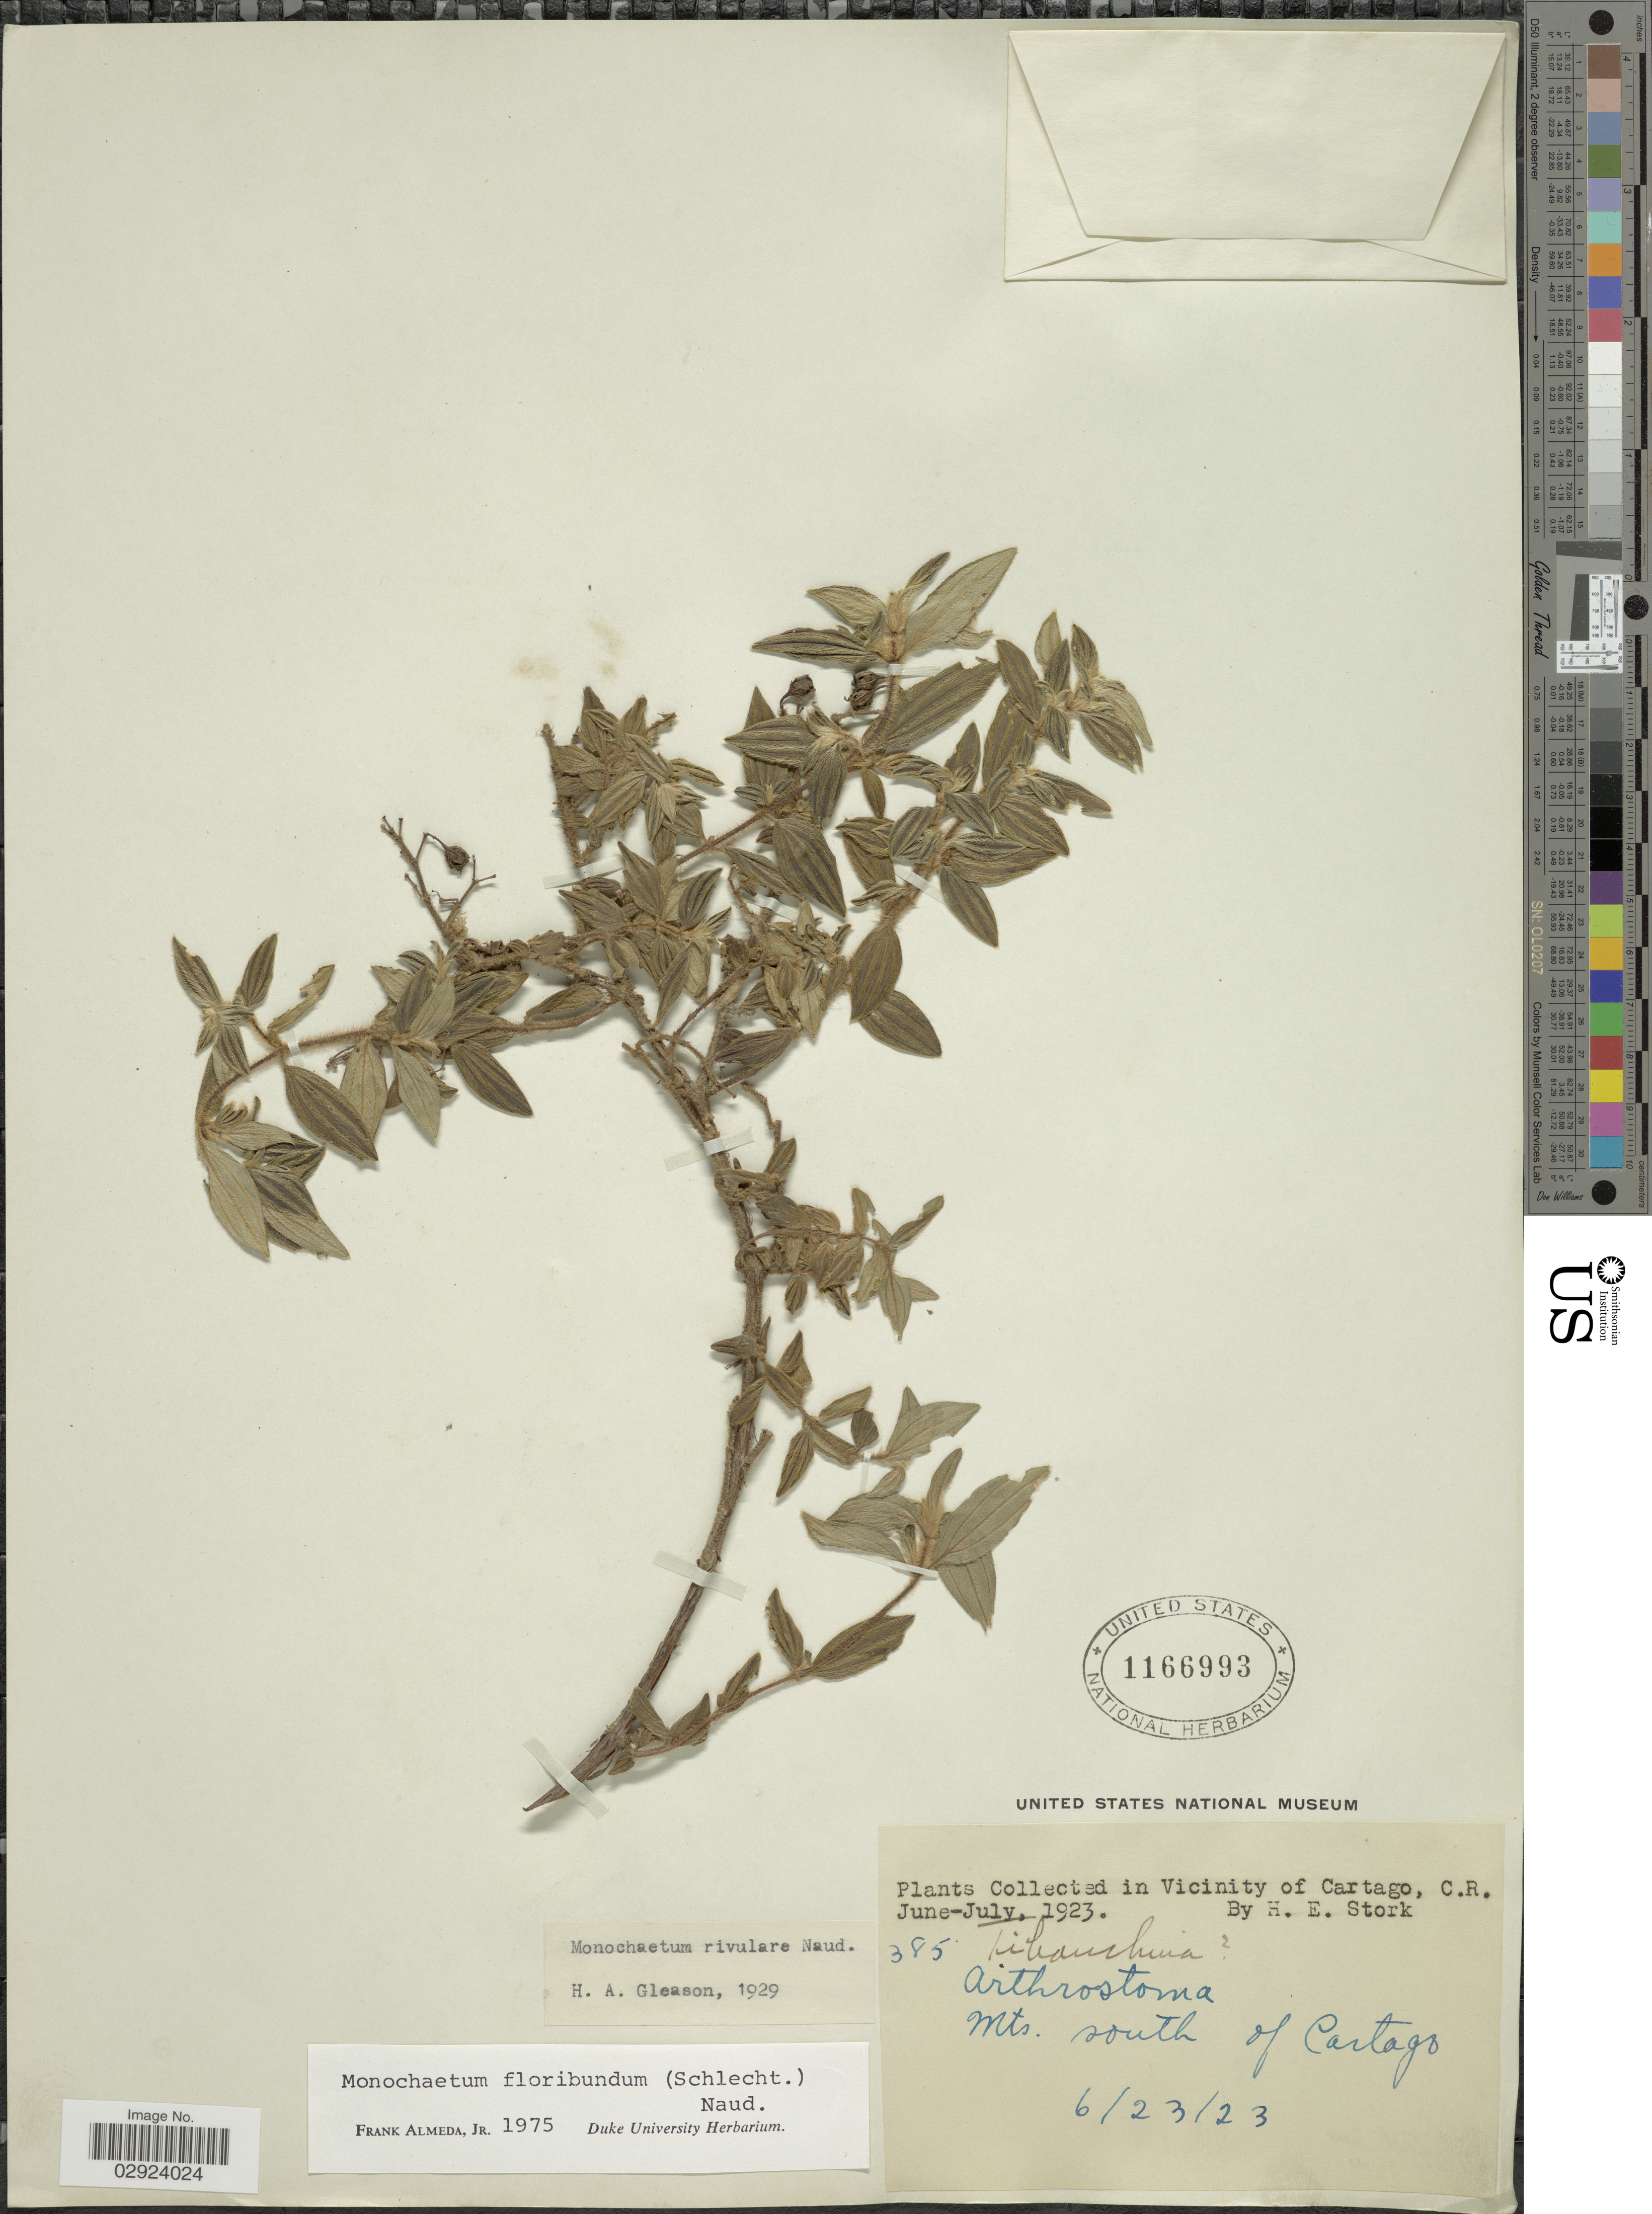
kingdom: Plantae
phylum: Tracheophyta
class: Magnoliopsida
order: Myrtales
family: Melastomataceae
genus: Monochaetum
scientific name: Monochaetum floribundum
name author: (Schltdl.) Naudin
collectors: H. E. Stork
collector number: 385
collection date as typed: Transcribed d/m/y: 23/6/23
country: Costa Rica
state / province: Cartago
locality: Vicinity of Cartago, C.R. Mts. south of Cartago.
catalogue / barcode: US 1166993